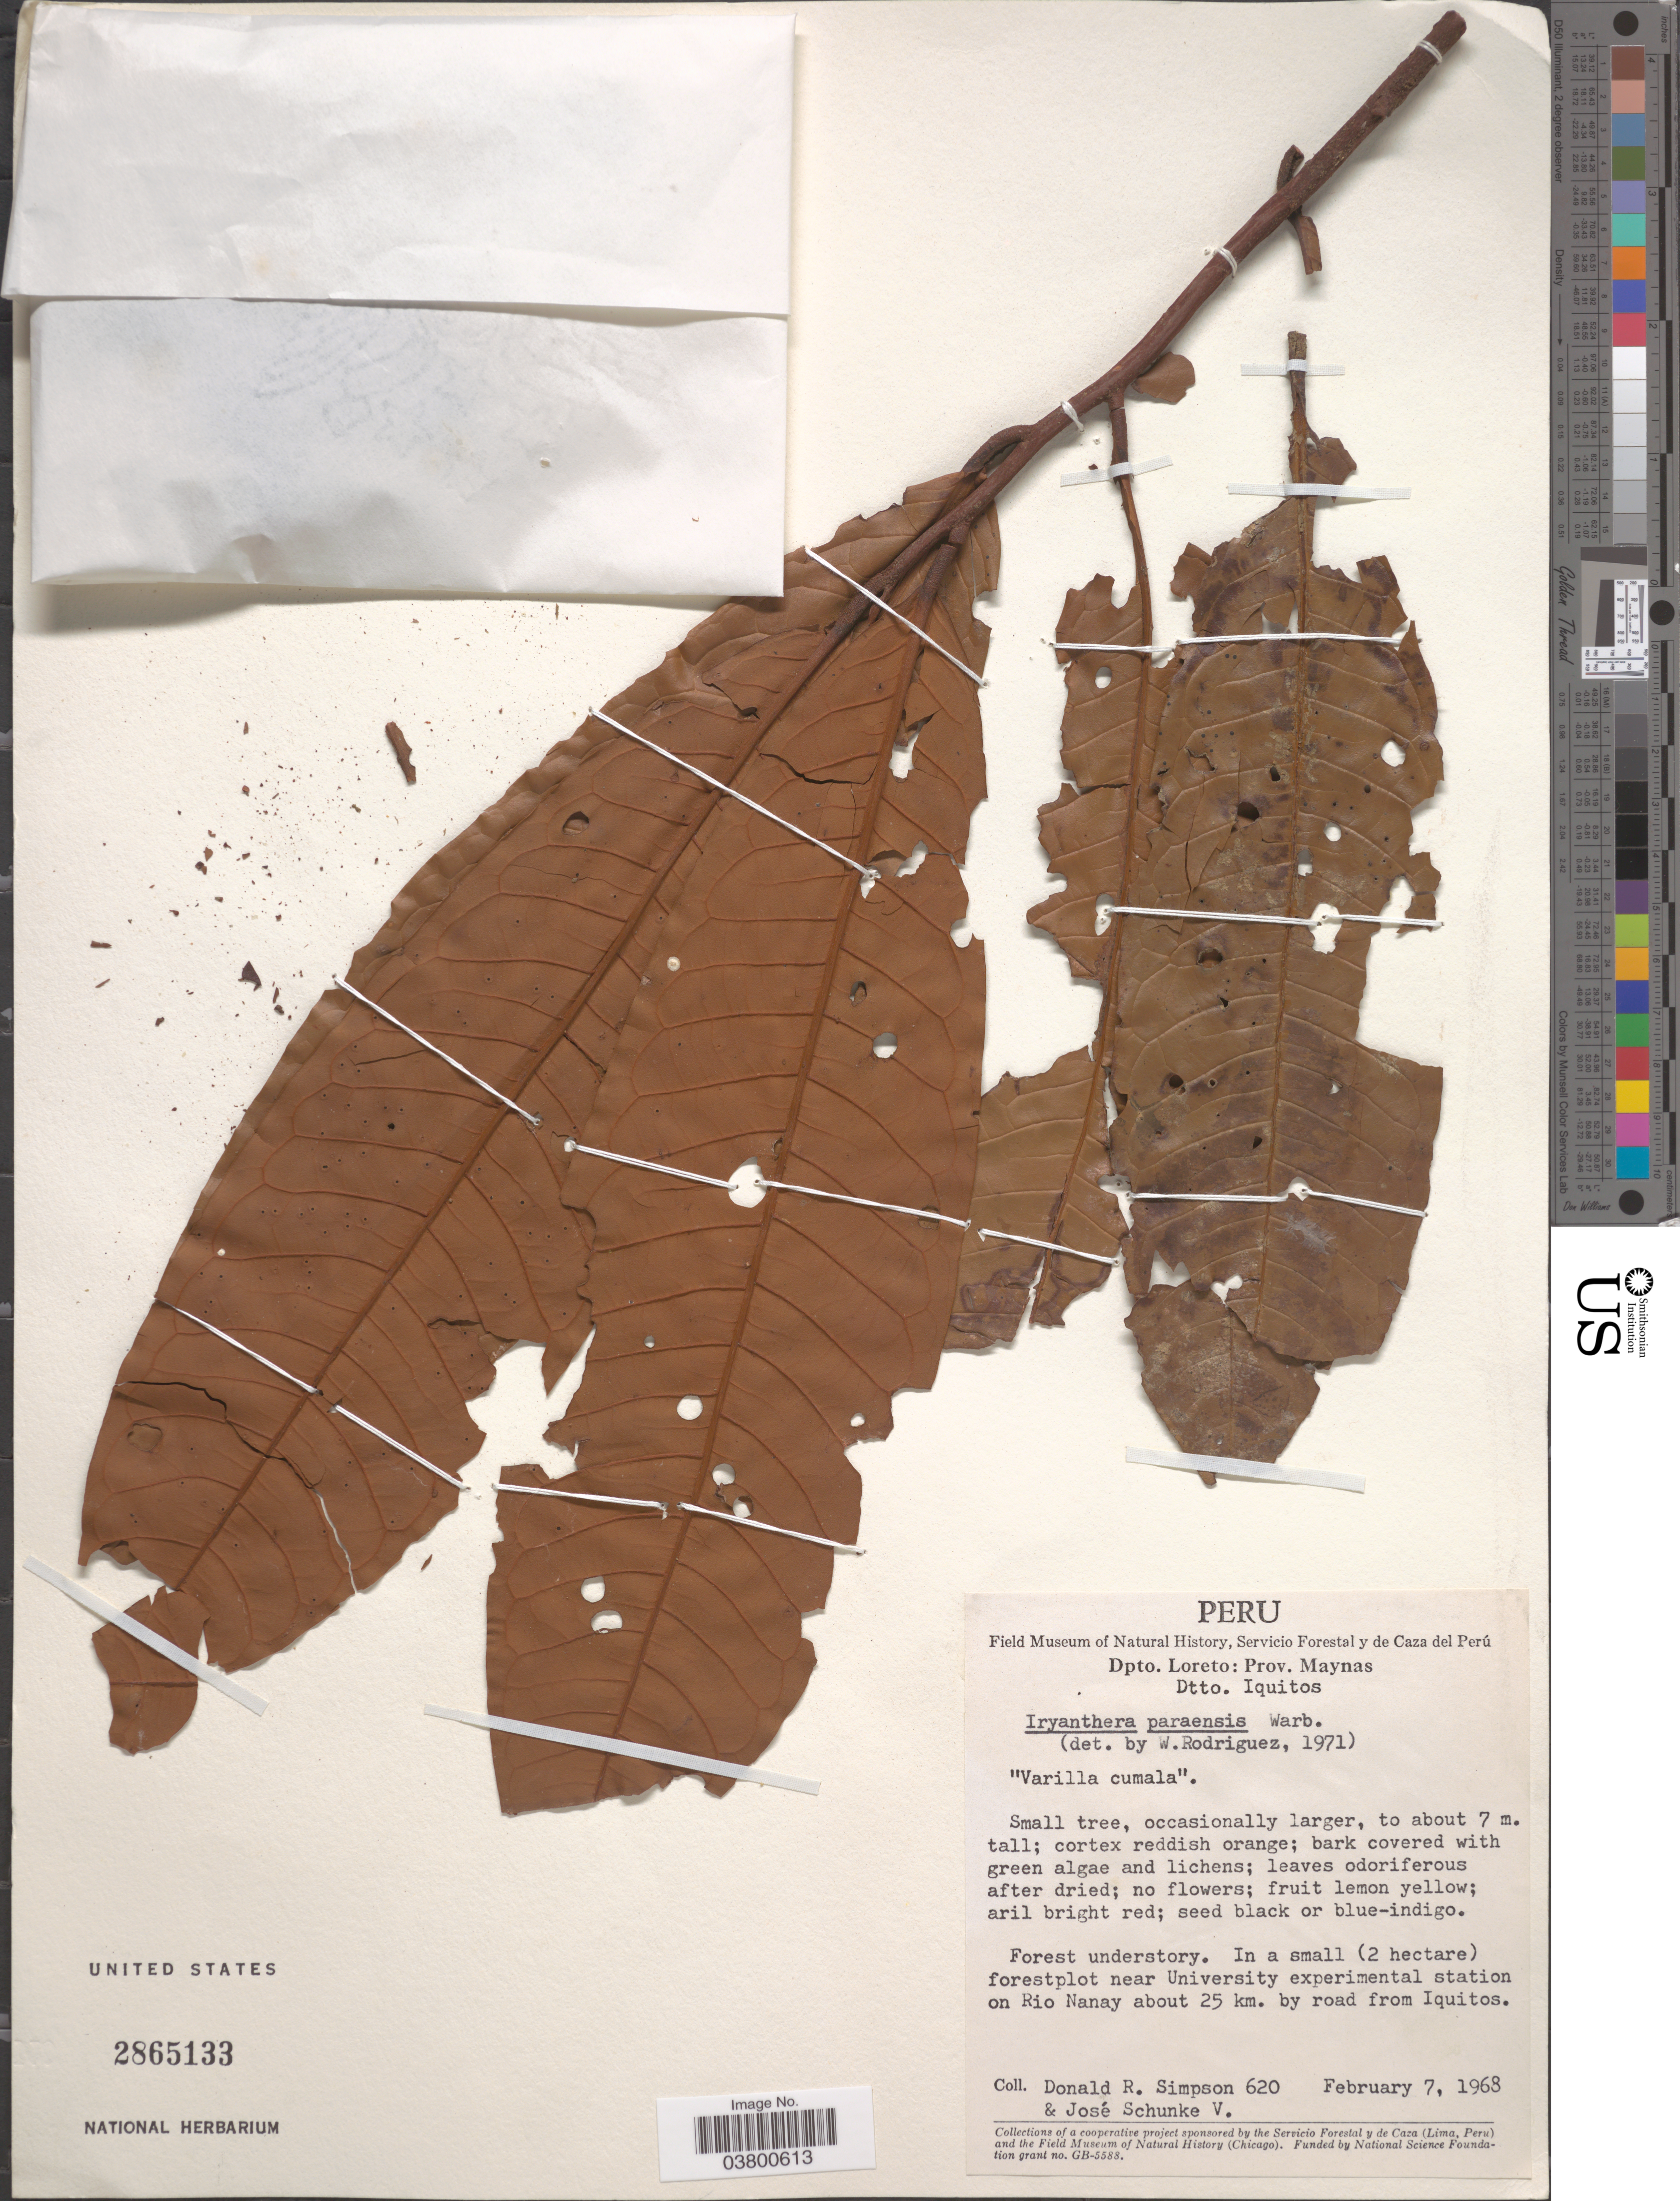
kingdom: Plantae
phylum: Tracheophyta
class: Magnoliopsida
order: Magnoliales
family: Myristicaceae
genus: Iryanthera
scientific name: Iryanthera paraensis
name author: Huber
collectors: D. R. Simpson & J. Schunke Vigo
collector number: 620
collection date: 1968-02-07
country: Peru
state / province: Loreto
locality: Dpto. Loreto: Prov. Maynas. Dtto. Iquitos. In a small (2 hectare) forestplot near University experimental station on Rio Nanay about 25 km. by road from Iquitos.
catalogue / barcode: US 2865133